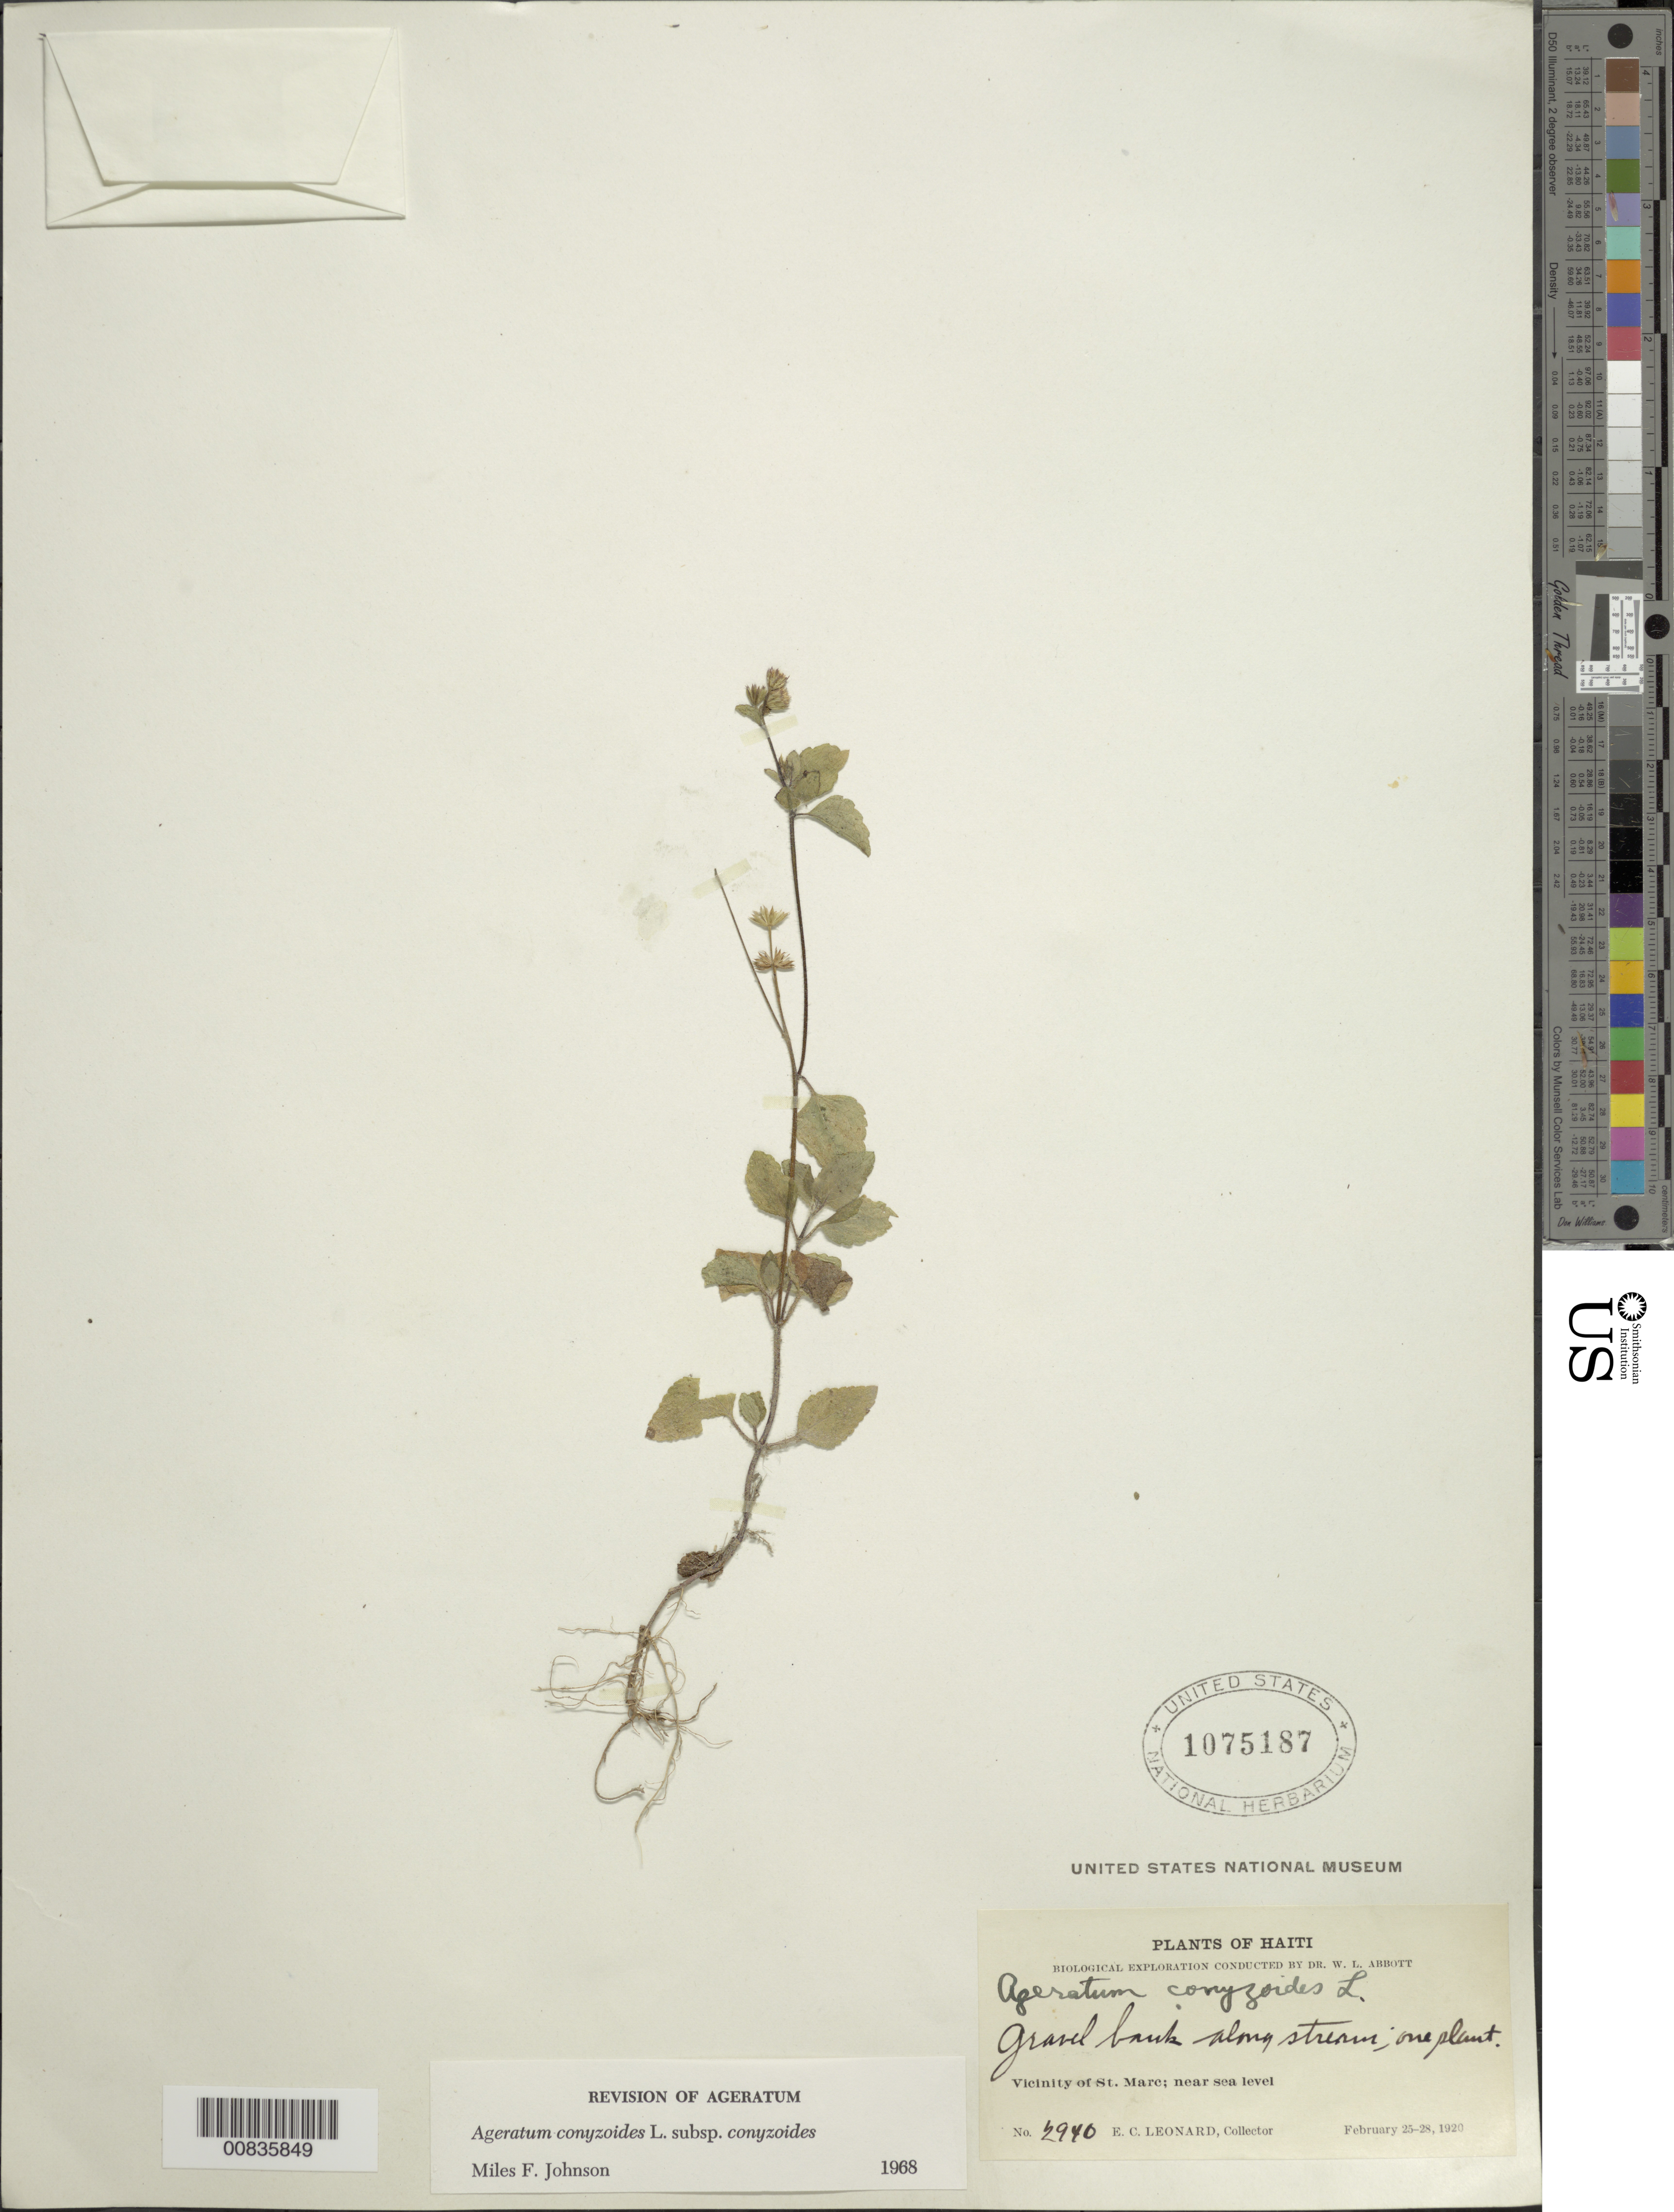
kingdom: Plantae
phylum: Tracheophyta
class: Magnoliopsida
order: Asterales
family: Asteraceae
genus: Ageratum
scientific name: Ageratum conyzoides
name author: L.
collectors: E. C. Leonard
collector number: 2940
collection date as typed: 25 Feb 1920 to 28 Feb 1920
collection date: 1920-02-25/1920-02-28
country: Haiti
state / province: Artibonite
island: Hispaniola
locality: Vicinity of St. Marc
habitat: Grand bank along stream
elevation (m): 0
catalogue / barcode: US 1075187